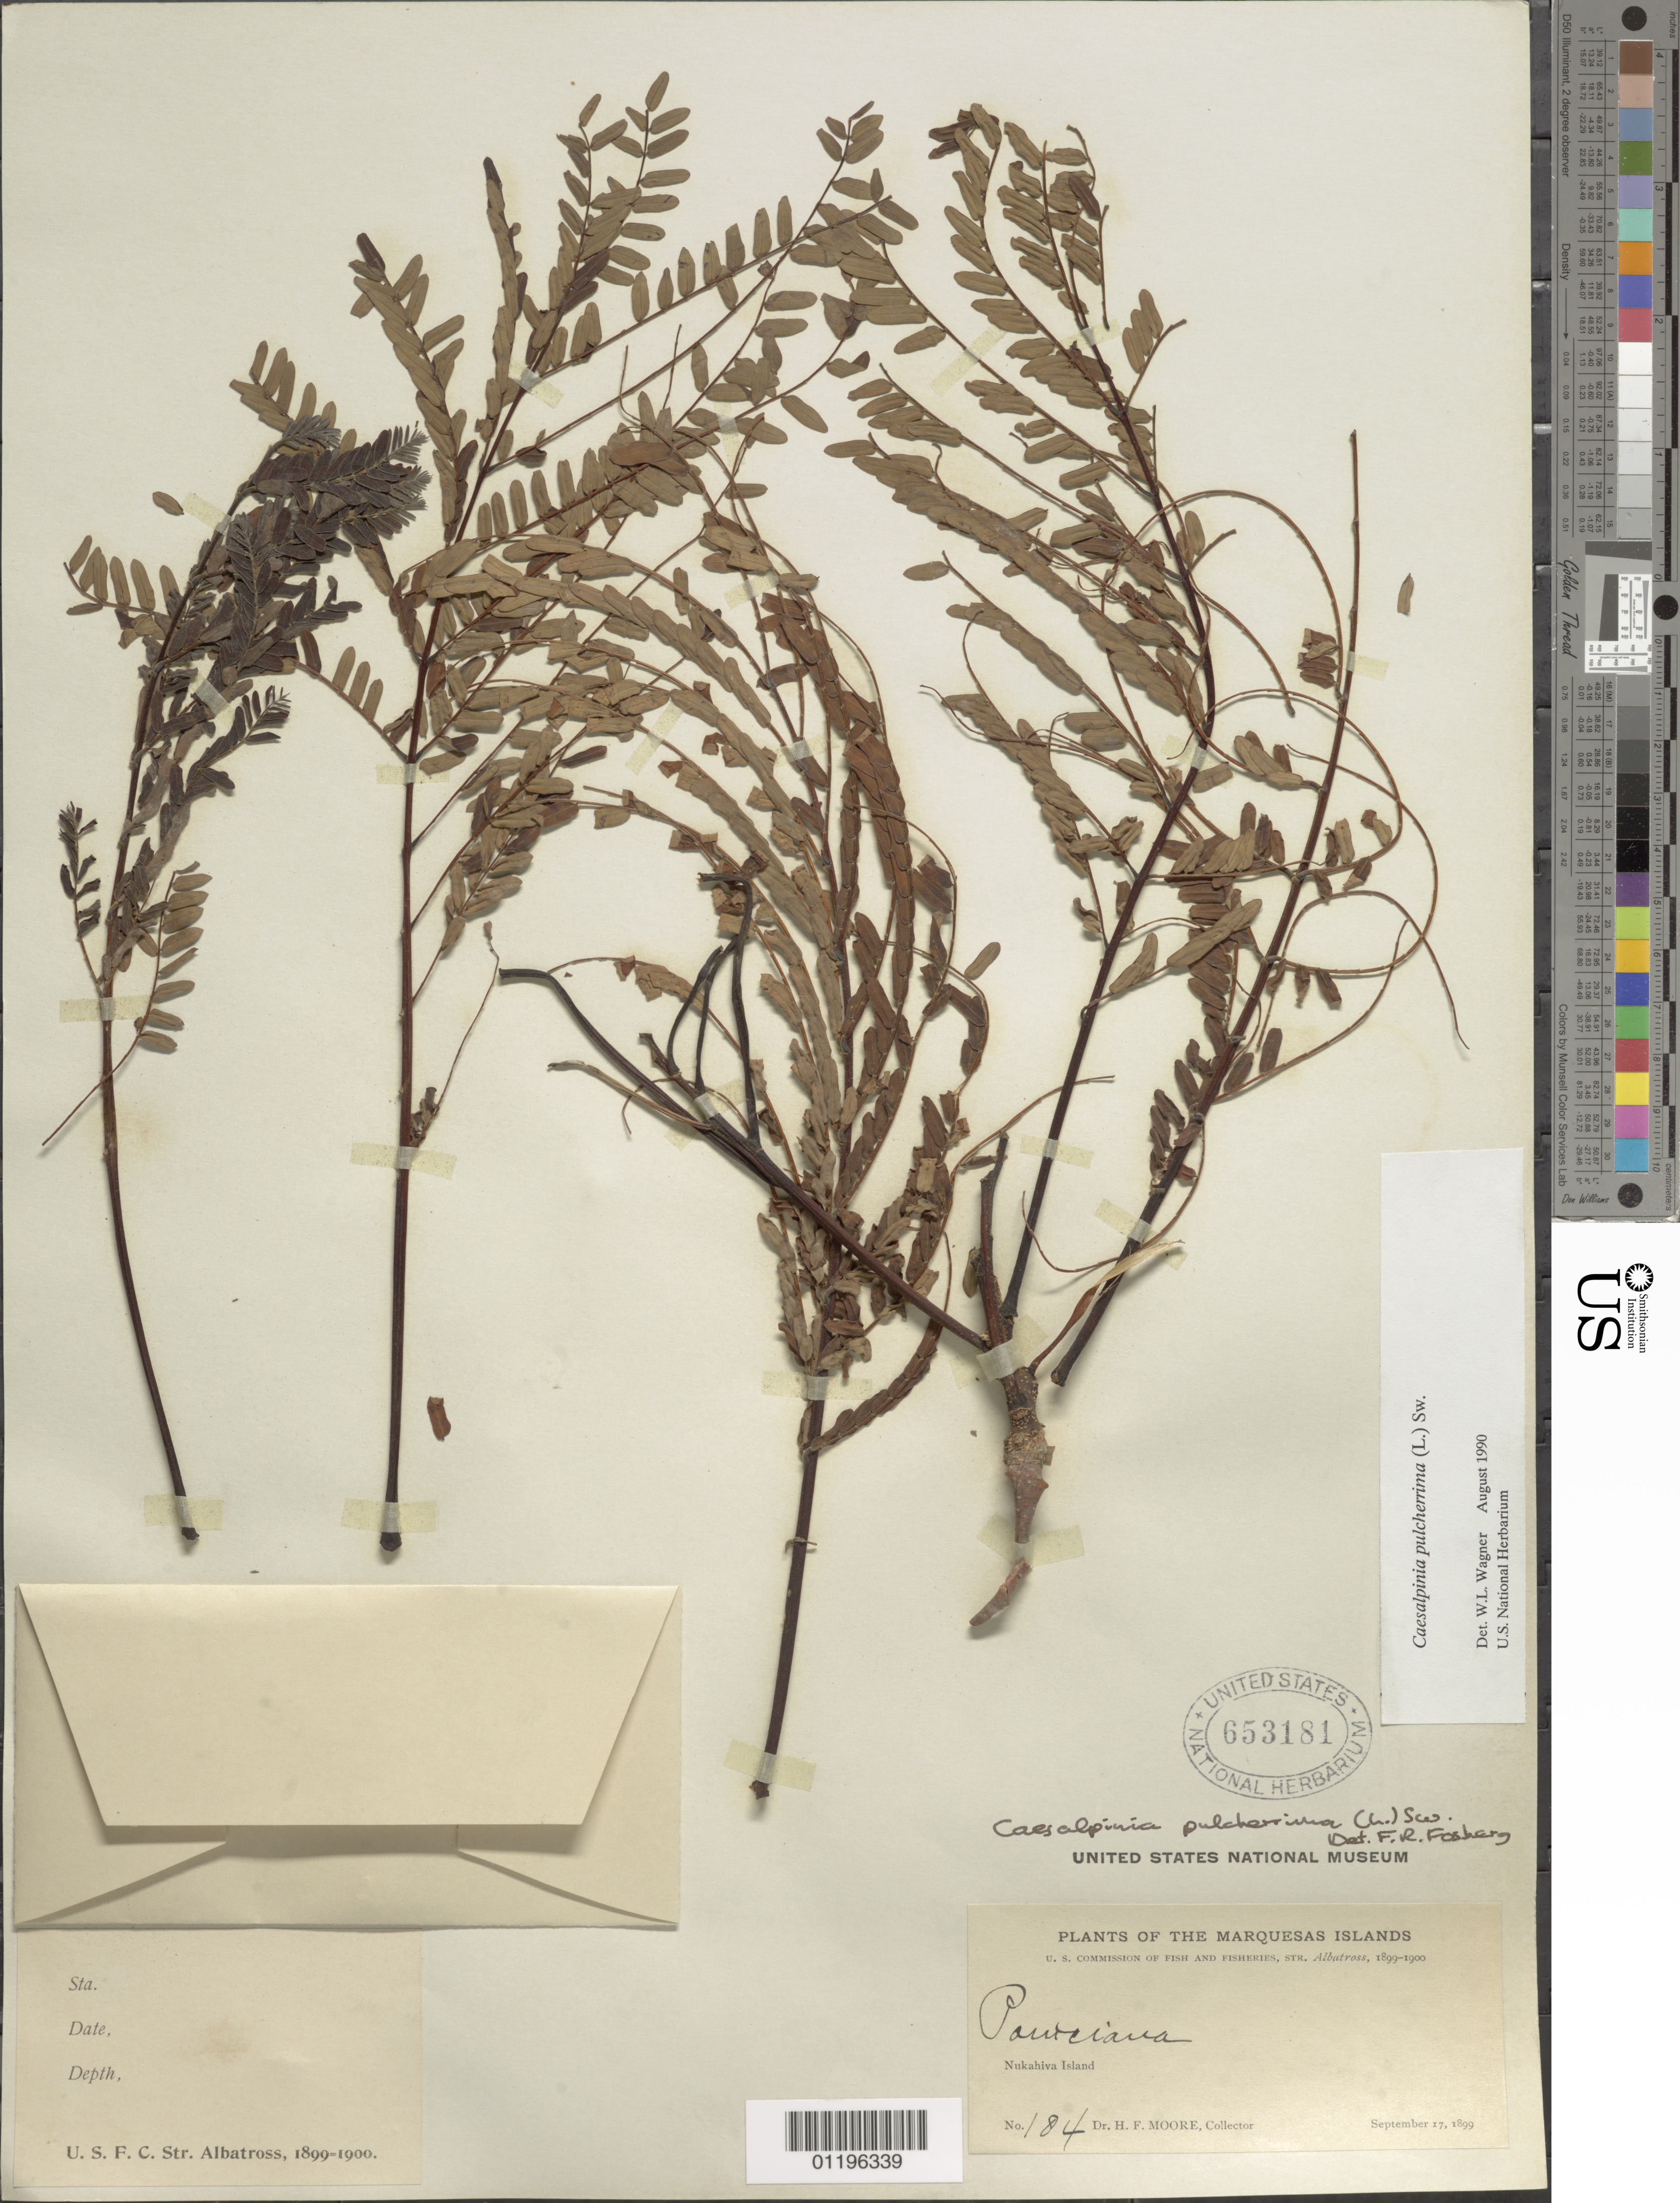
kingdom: Plantae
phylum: Tracheophyta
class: Magnoliopsida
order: Fabales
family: Fabaceae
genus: Caesalpinia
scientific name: Caesalpinia pulcherrima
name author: (L.) Sw.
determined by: Wagner, W. L., (BOT), Smithsonian Institution - National Museum of Natural History (UNITED STATES)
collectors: H. F. Moore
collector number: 184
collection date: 1899-09-17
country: French Polynesia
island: Nuku Hiva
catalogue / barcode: US 653181